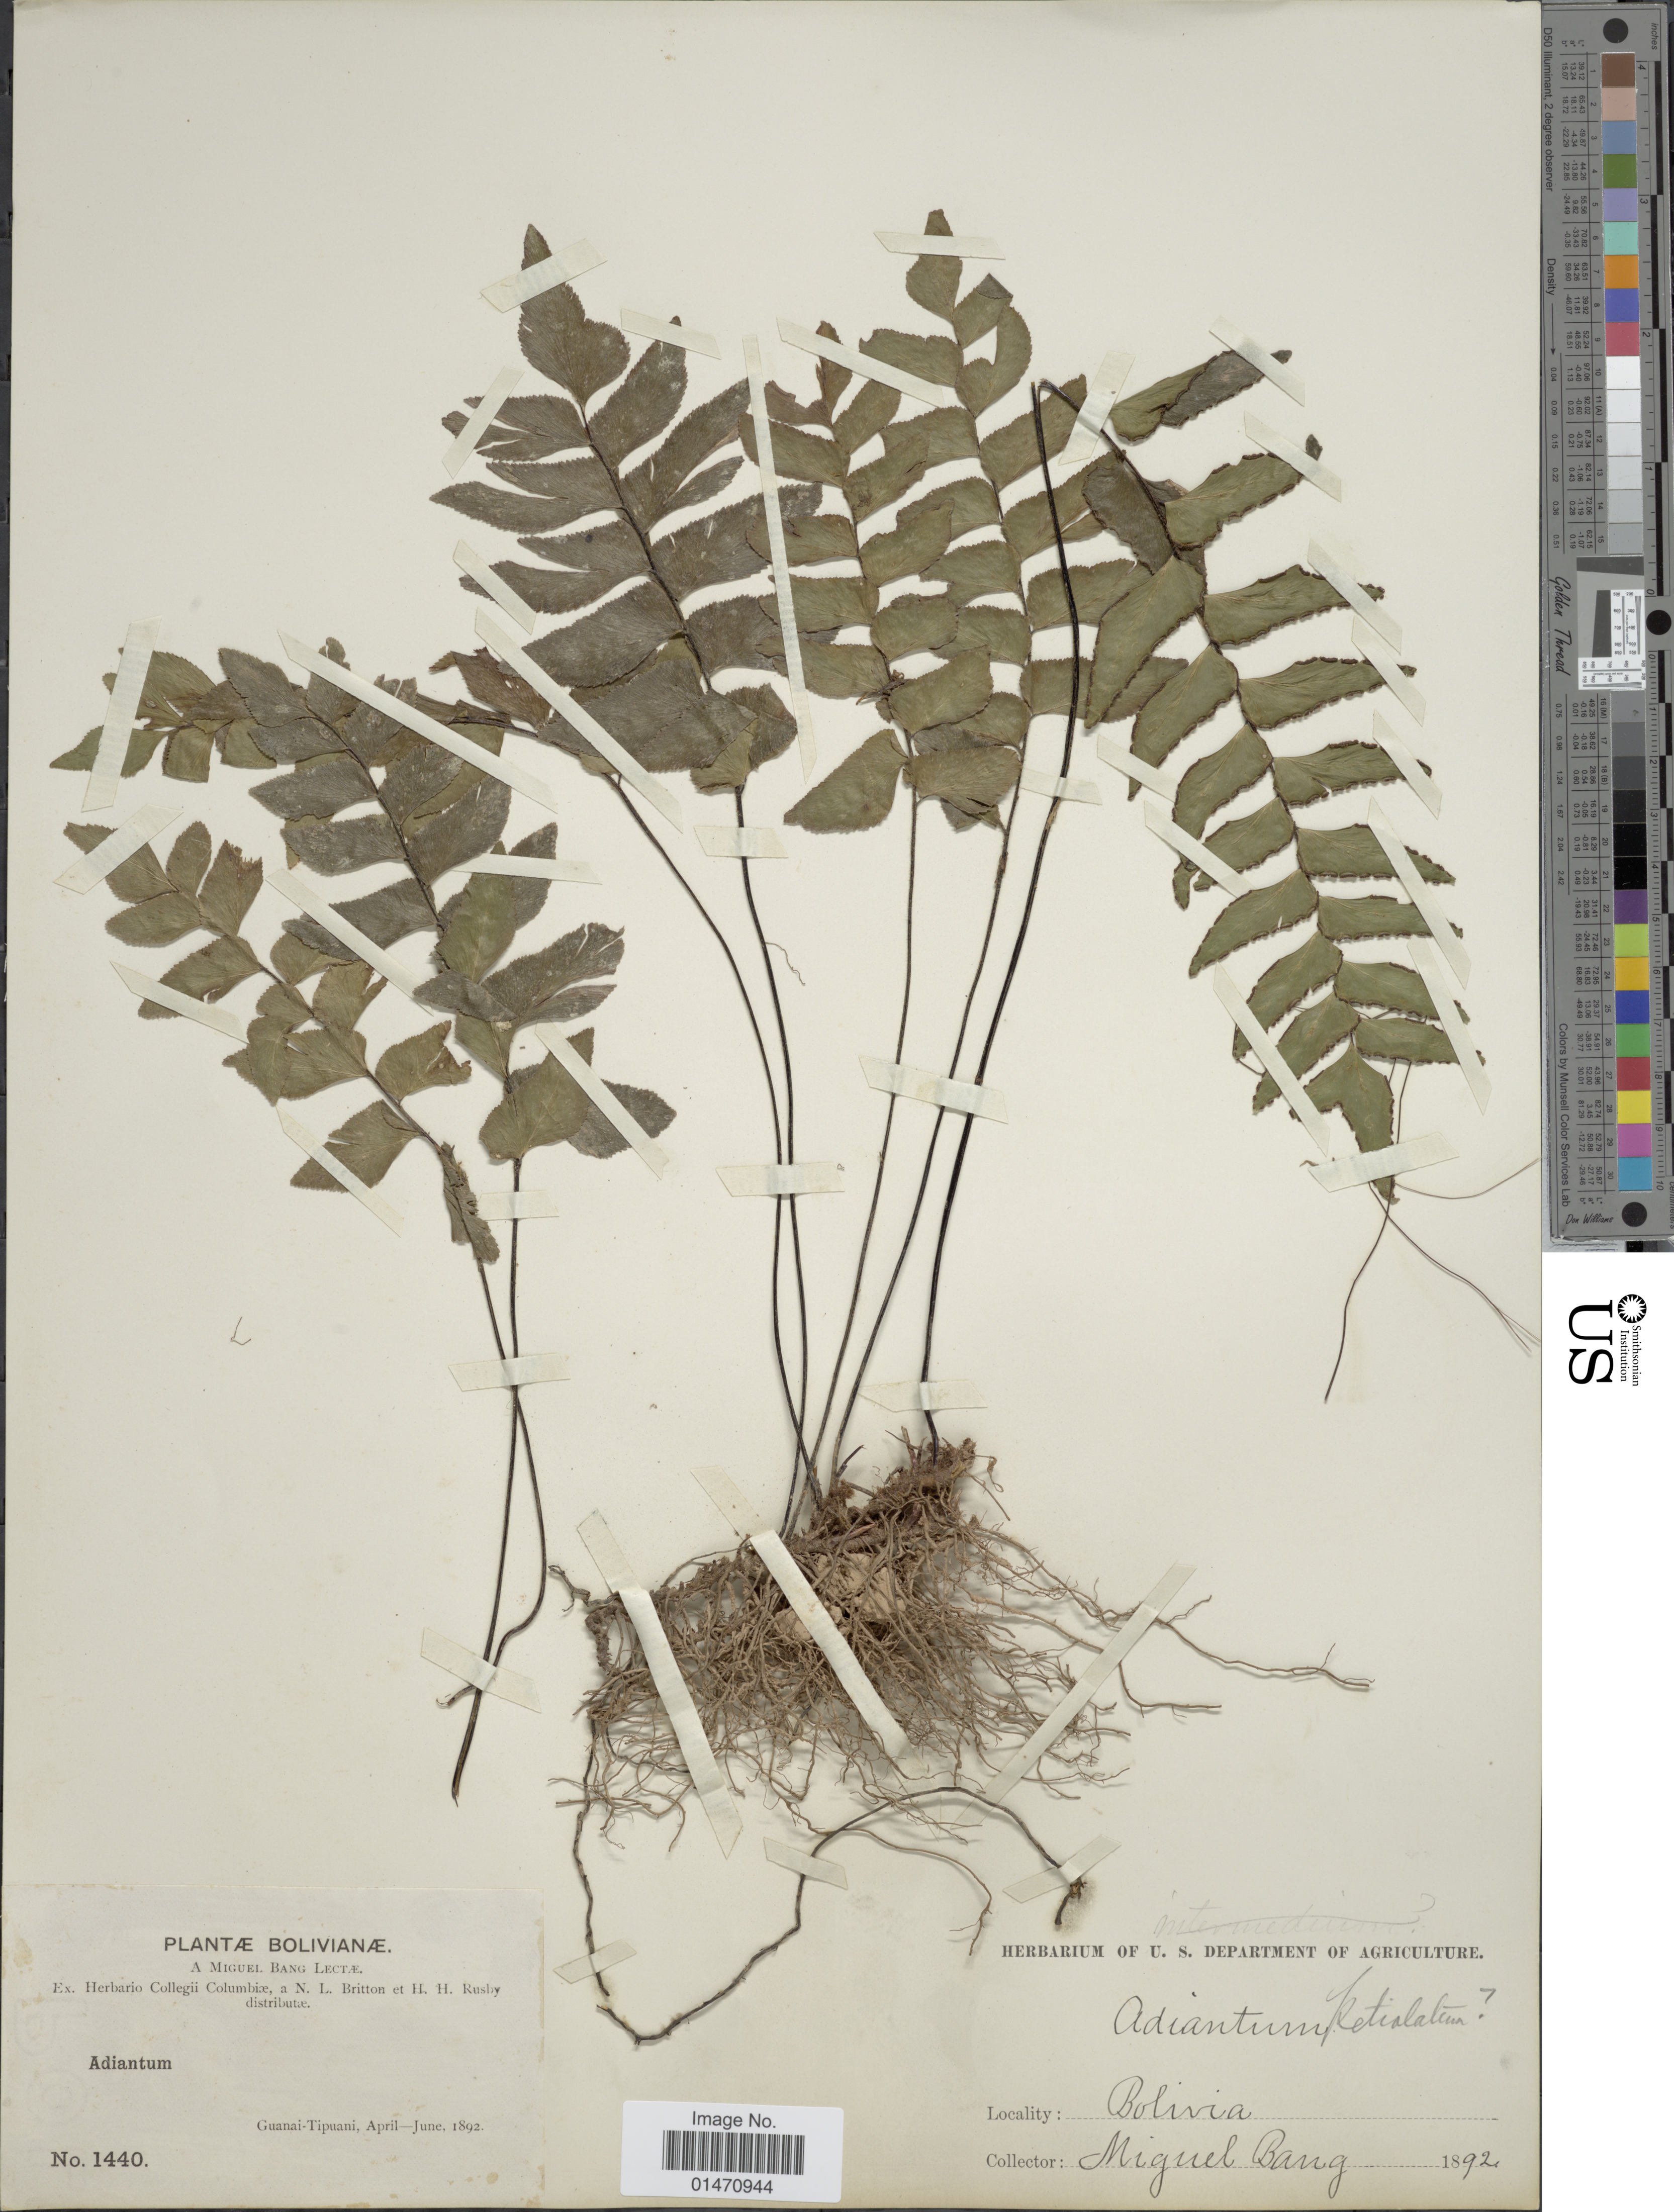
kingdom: Plantae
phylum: Tracheophyta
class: Polypodiopsida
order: Polypodiales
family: Pteridaceae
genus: Adiantum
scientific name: Adiantum petiolatum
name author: Desv.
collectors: M. Bang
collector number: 1440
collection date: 1892-04/1892-06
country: Bolivia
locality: Guanai-Tipuani